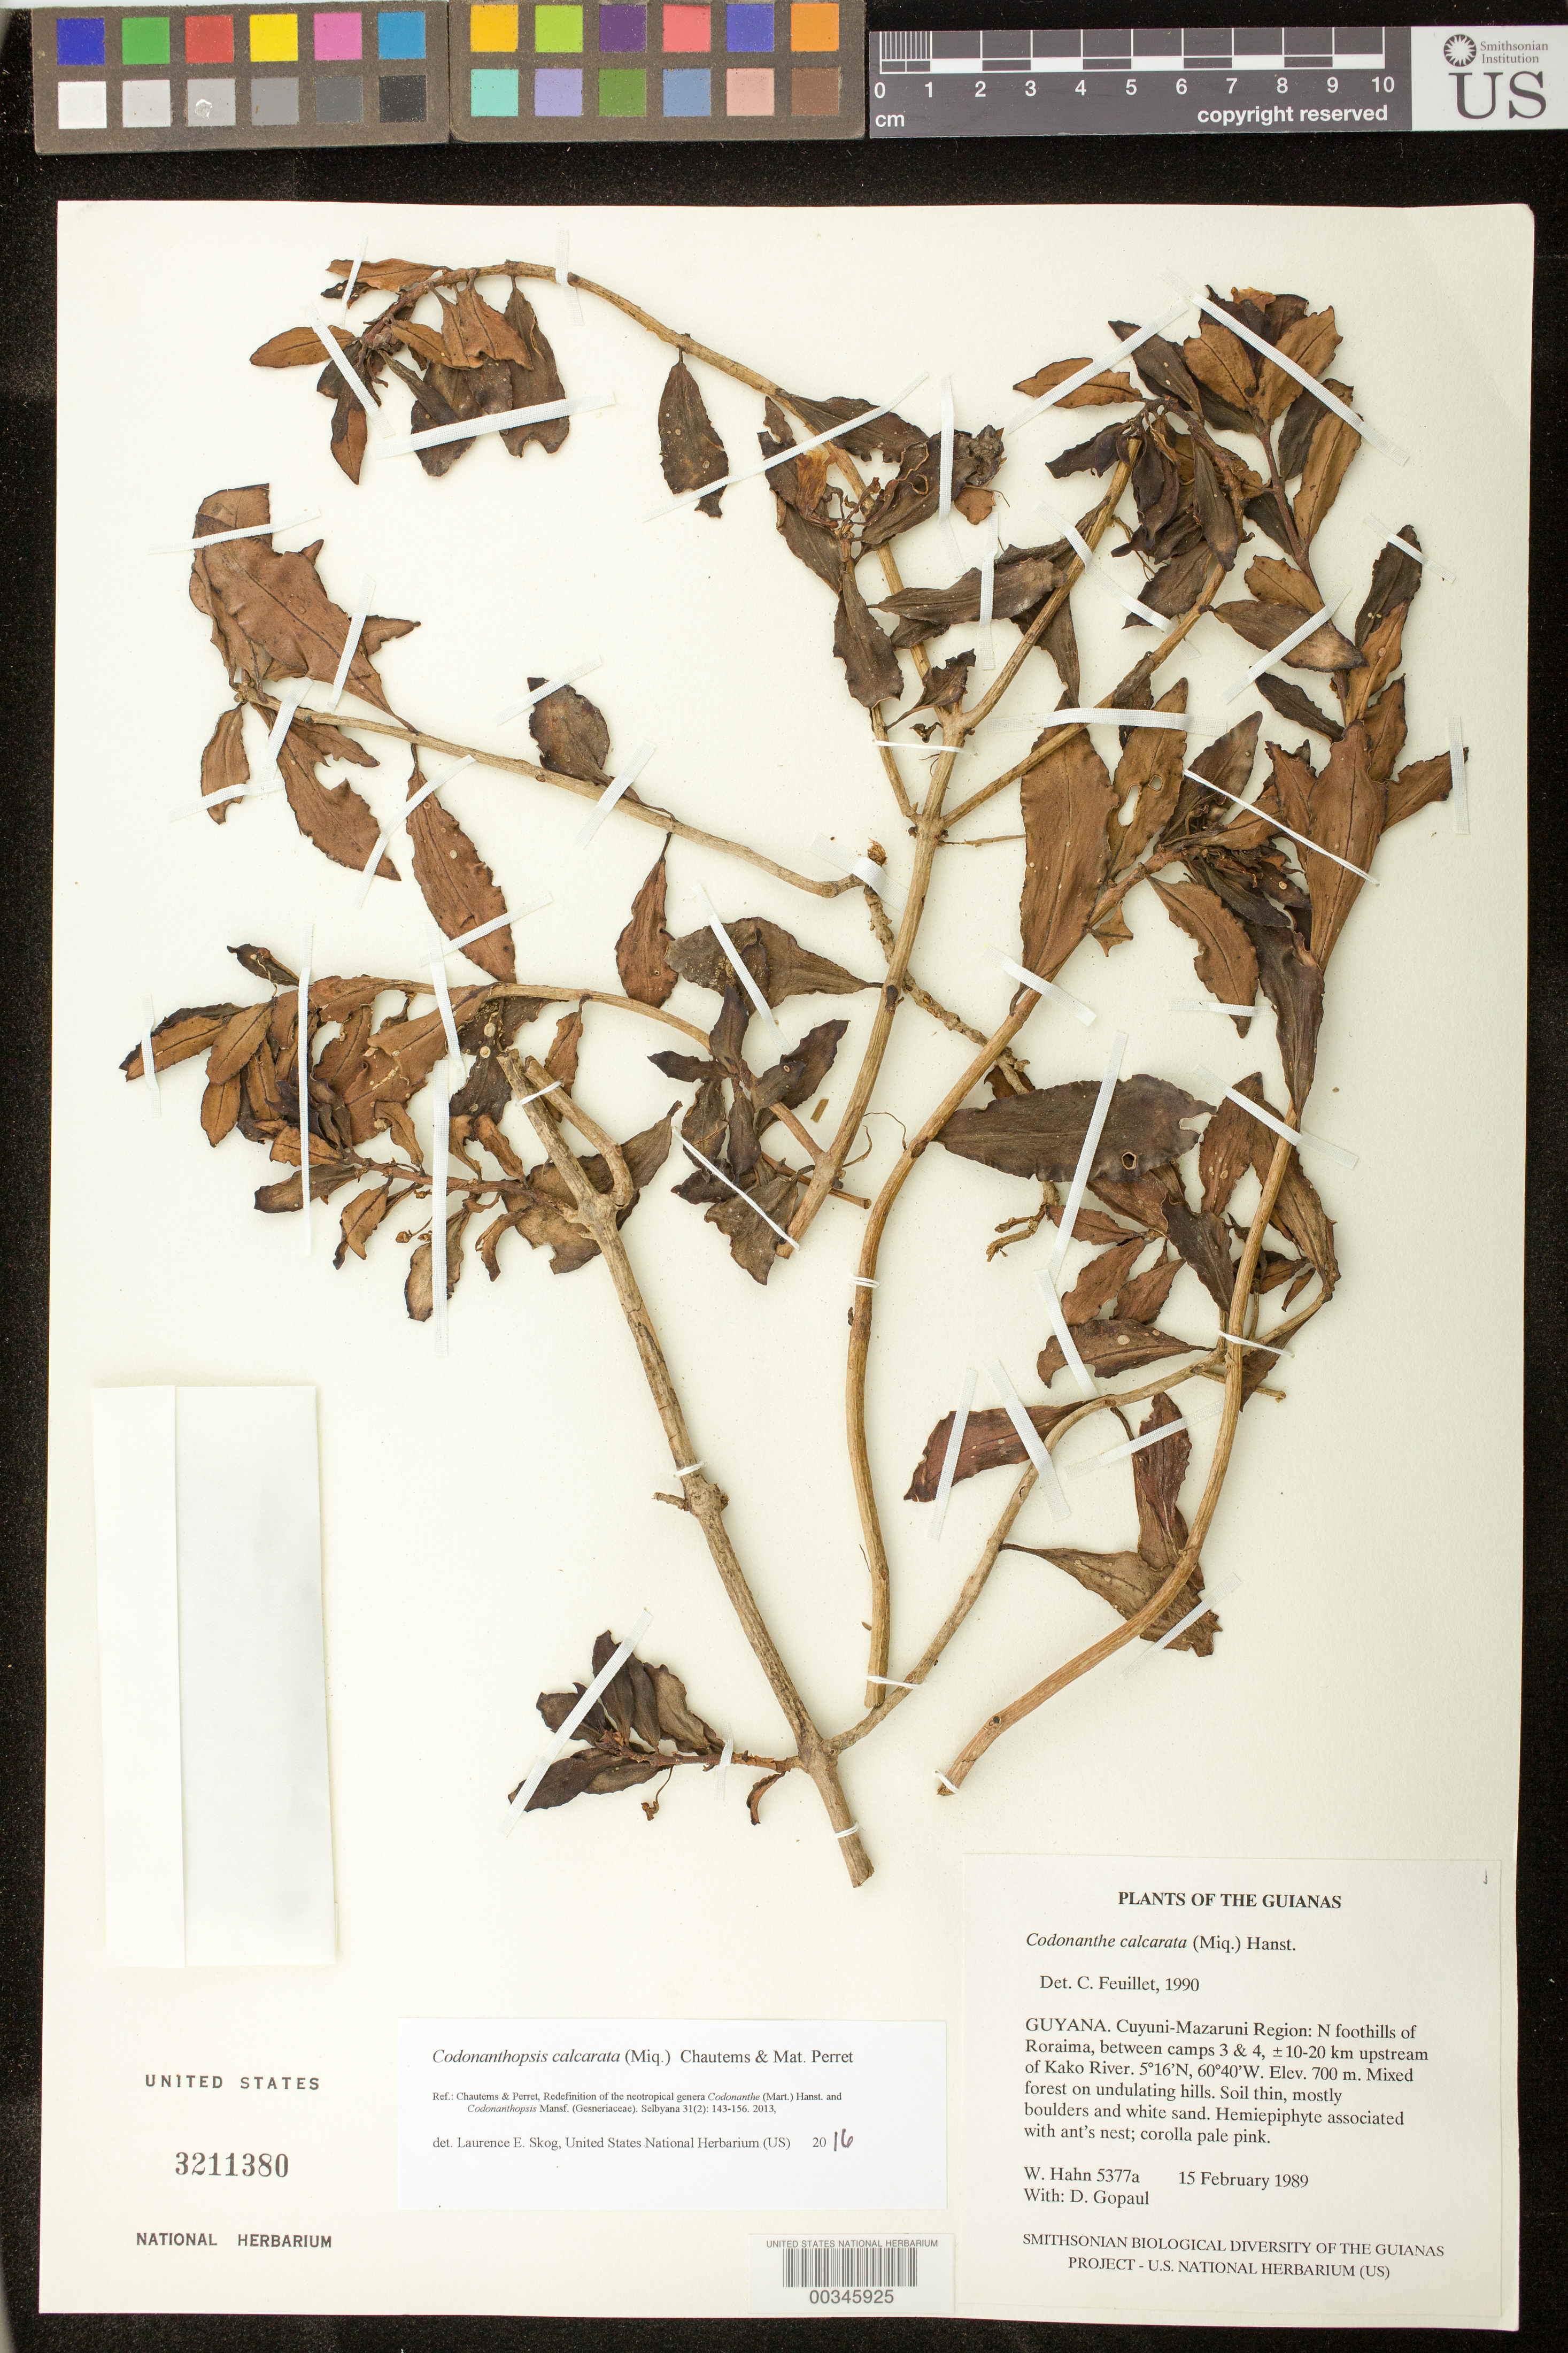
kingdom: Plantae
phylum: Tracheophyta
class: Magnoliopsida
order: Lamiales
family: Gesneriaceae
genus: Codonanthopsis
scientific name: Codonanthopsis calcarata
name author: (Miq.) Chautems & Mat.Perret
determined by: Skog, Laurence E.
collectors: W. J. Hahn & D. Gopaul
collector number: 5377 a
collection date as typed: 15 Feb 1989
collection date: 1989-02-15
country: Guyana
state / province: Cuyuni-Mazaruni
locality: N foothills of Roraima, between camps 3 and 4, +/- 10-20 km upstream of Kako River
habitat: Mixed forest on undulating hills; soil thin, mostly boulders and white sand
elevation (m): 700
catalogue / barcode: US 3211380